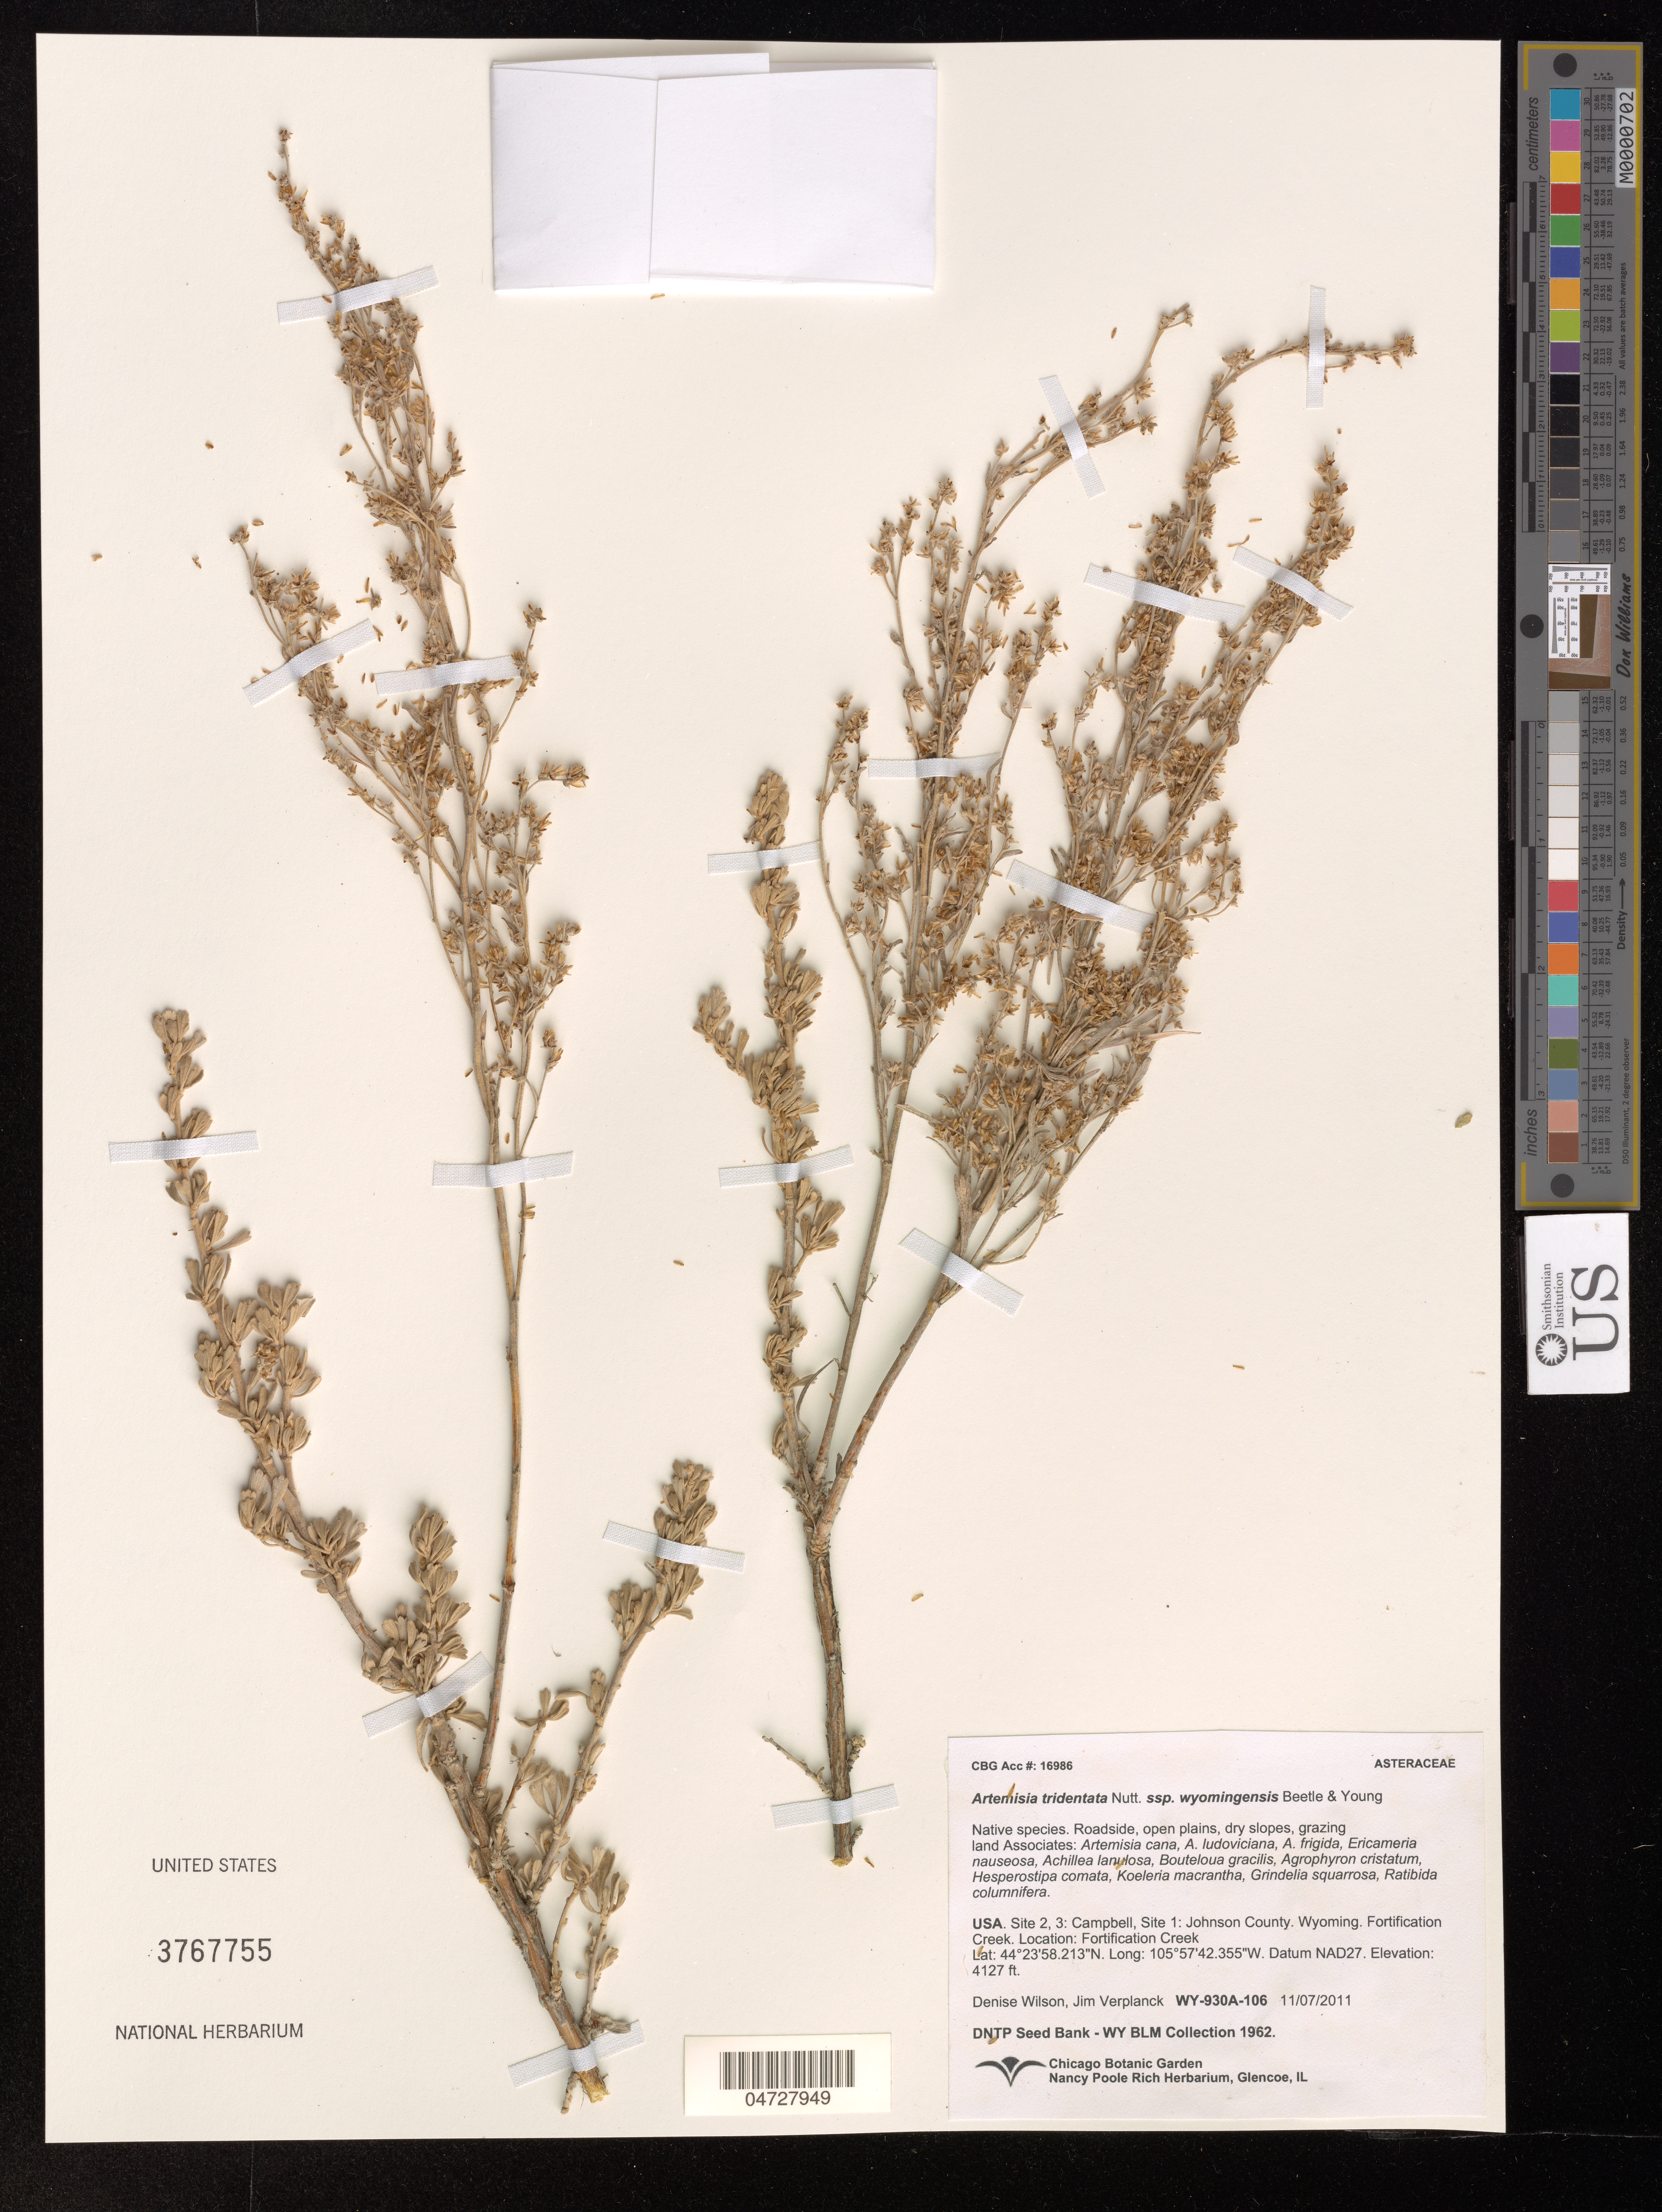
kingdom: Plantae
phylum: Tracheophyta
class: Magnoliopsida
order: Asterales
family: Asteraceae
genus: Artemisia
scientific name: Artemisia tridentata subsp. wyomingensis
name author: (Beetle & A.L. Young) S.L. Welsh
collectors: D. Wilson & J. Verplanck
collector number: WY-930A-106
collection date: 2011-11-07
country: United States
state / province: Wyoming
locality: Site 2, 3: Campbell, Site 1: Johnson County. Fortification Creek.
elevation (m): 1258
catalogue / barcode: US 3767755